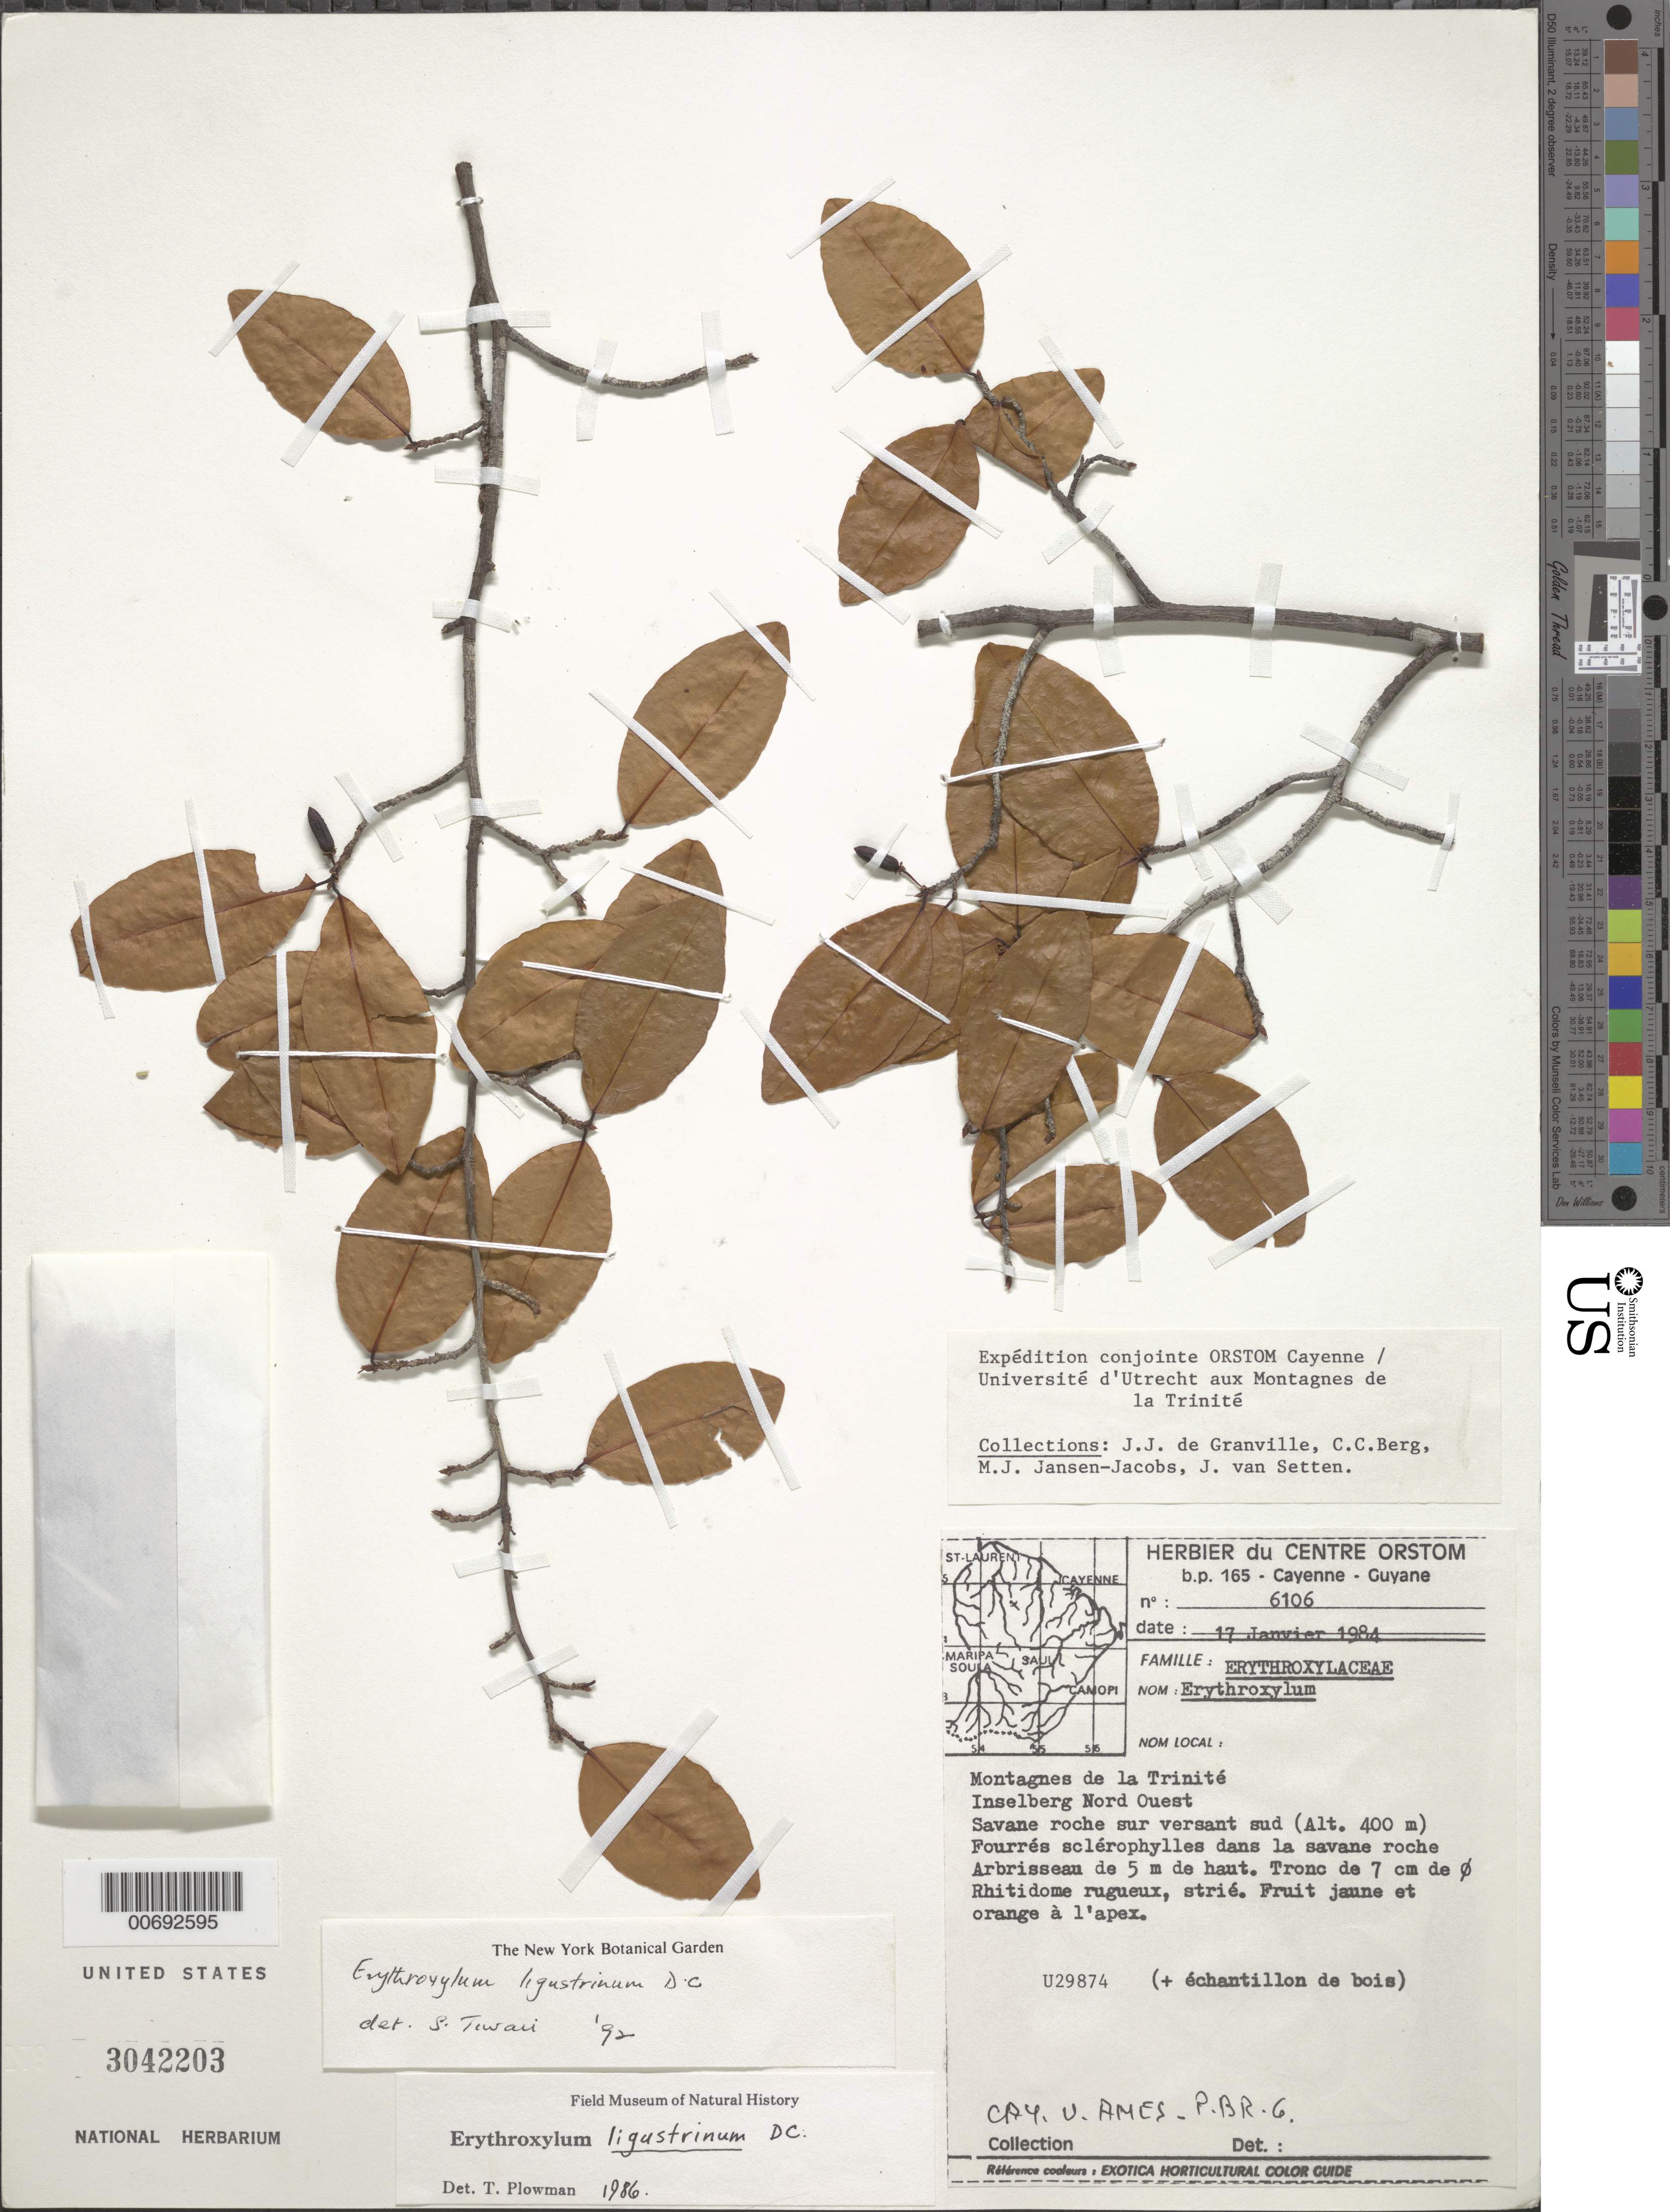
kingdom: Plantae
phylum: Tracheophyta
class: Magnoliopsida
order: Malpighiales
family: Erythroxylaceae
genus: Erythroxylum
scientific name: Erythroxylum ligustrinum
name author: DC.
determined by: Tiwari, S.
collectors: J.-J. de Granville, C. C. Berg, M. J. Jansen-Jacobs & J. van Setten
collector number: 6106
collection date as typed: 17-Jan-84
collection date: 1984-01-17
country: French Guiana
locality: Montagnes de la Trinité, inselberg NW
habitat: Savane roche sur versant sud; Fourrés sclérophylles dans la savane roche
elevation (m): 400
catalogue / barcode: US 3042203